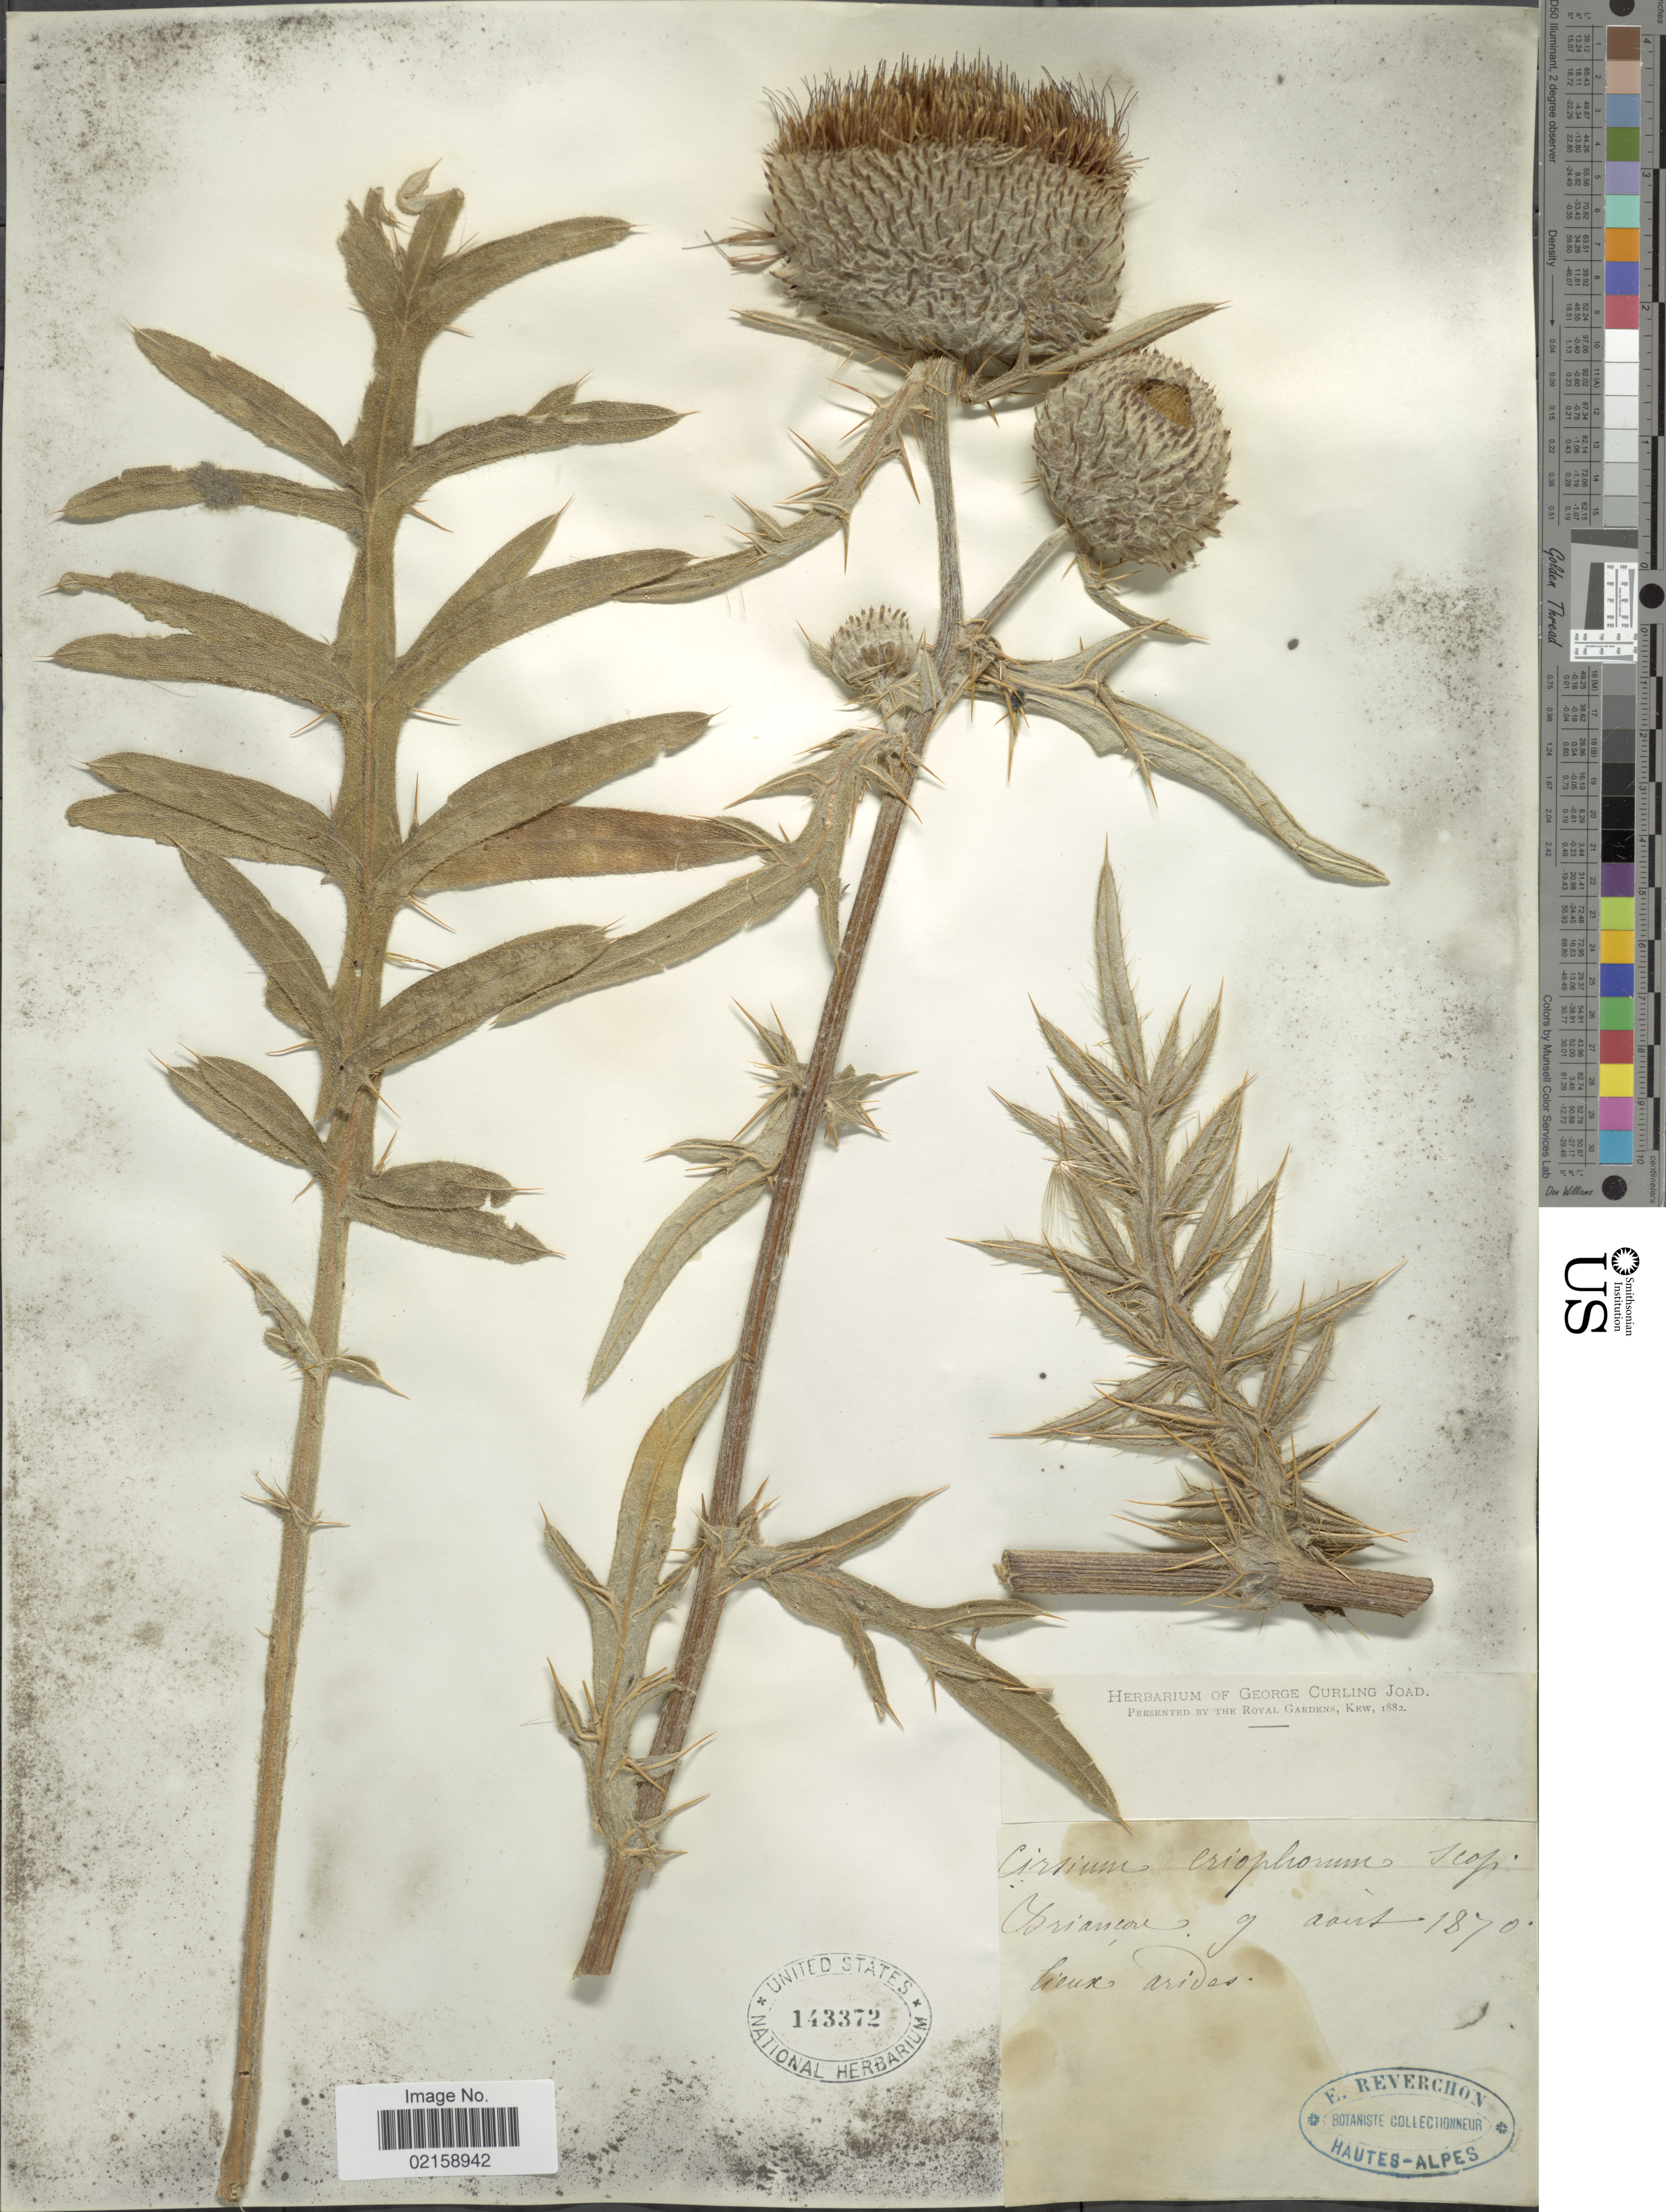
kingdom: Plantae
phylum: Tracheophyta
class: Magnoliopsida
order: Asterales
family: Asteraceae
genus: Cirsium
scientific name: Cirsium eriophorum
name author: (L.) Scop.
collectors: E. Reverchon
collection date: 1870-08-09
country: France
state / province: Provence-Alpes-Côte d'Azur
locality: Briançon, lieux arides [Briançon, dry places]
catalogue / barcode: US 143372